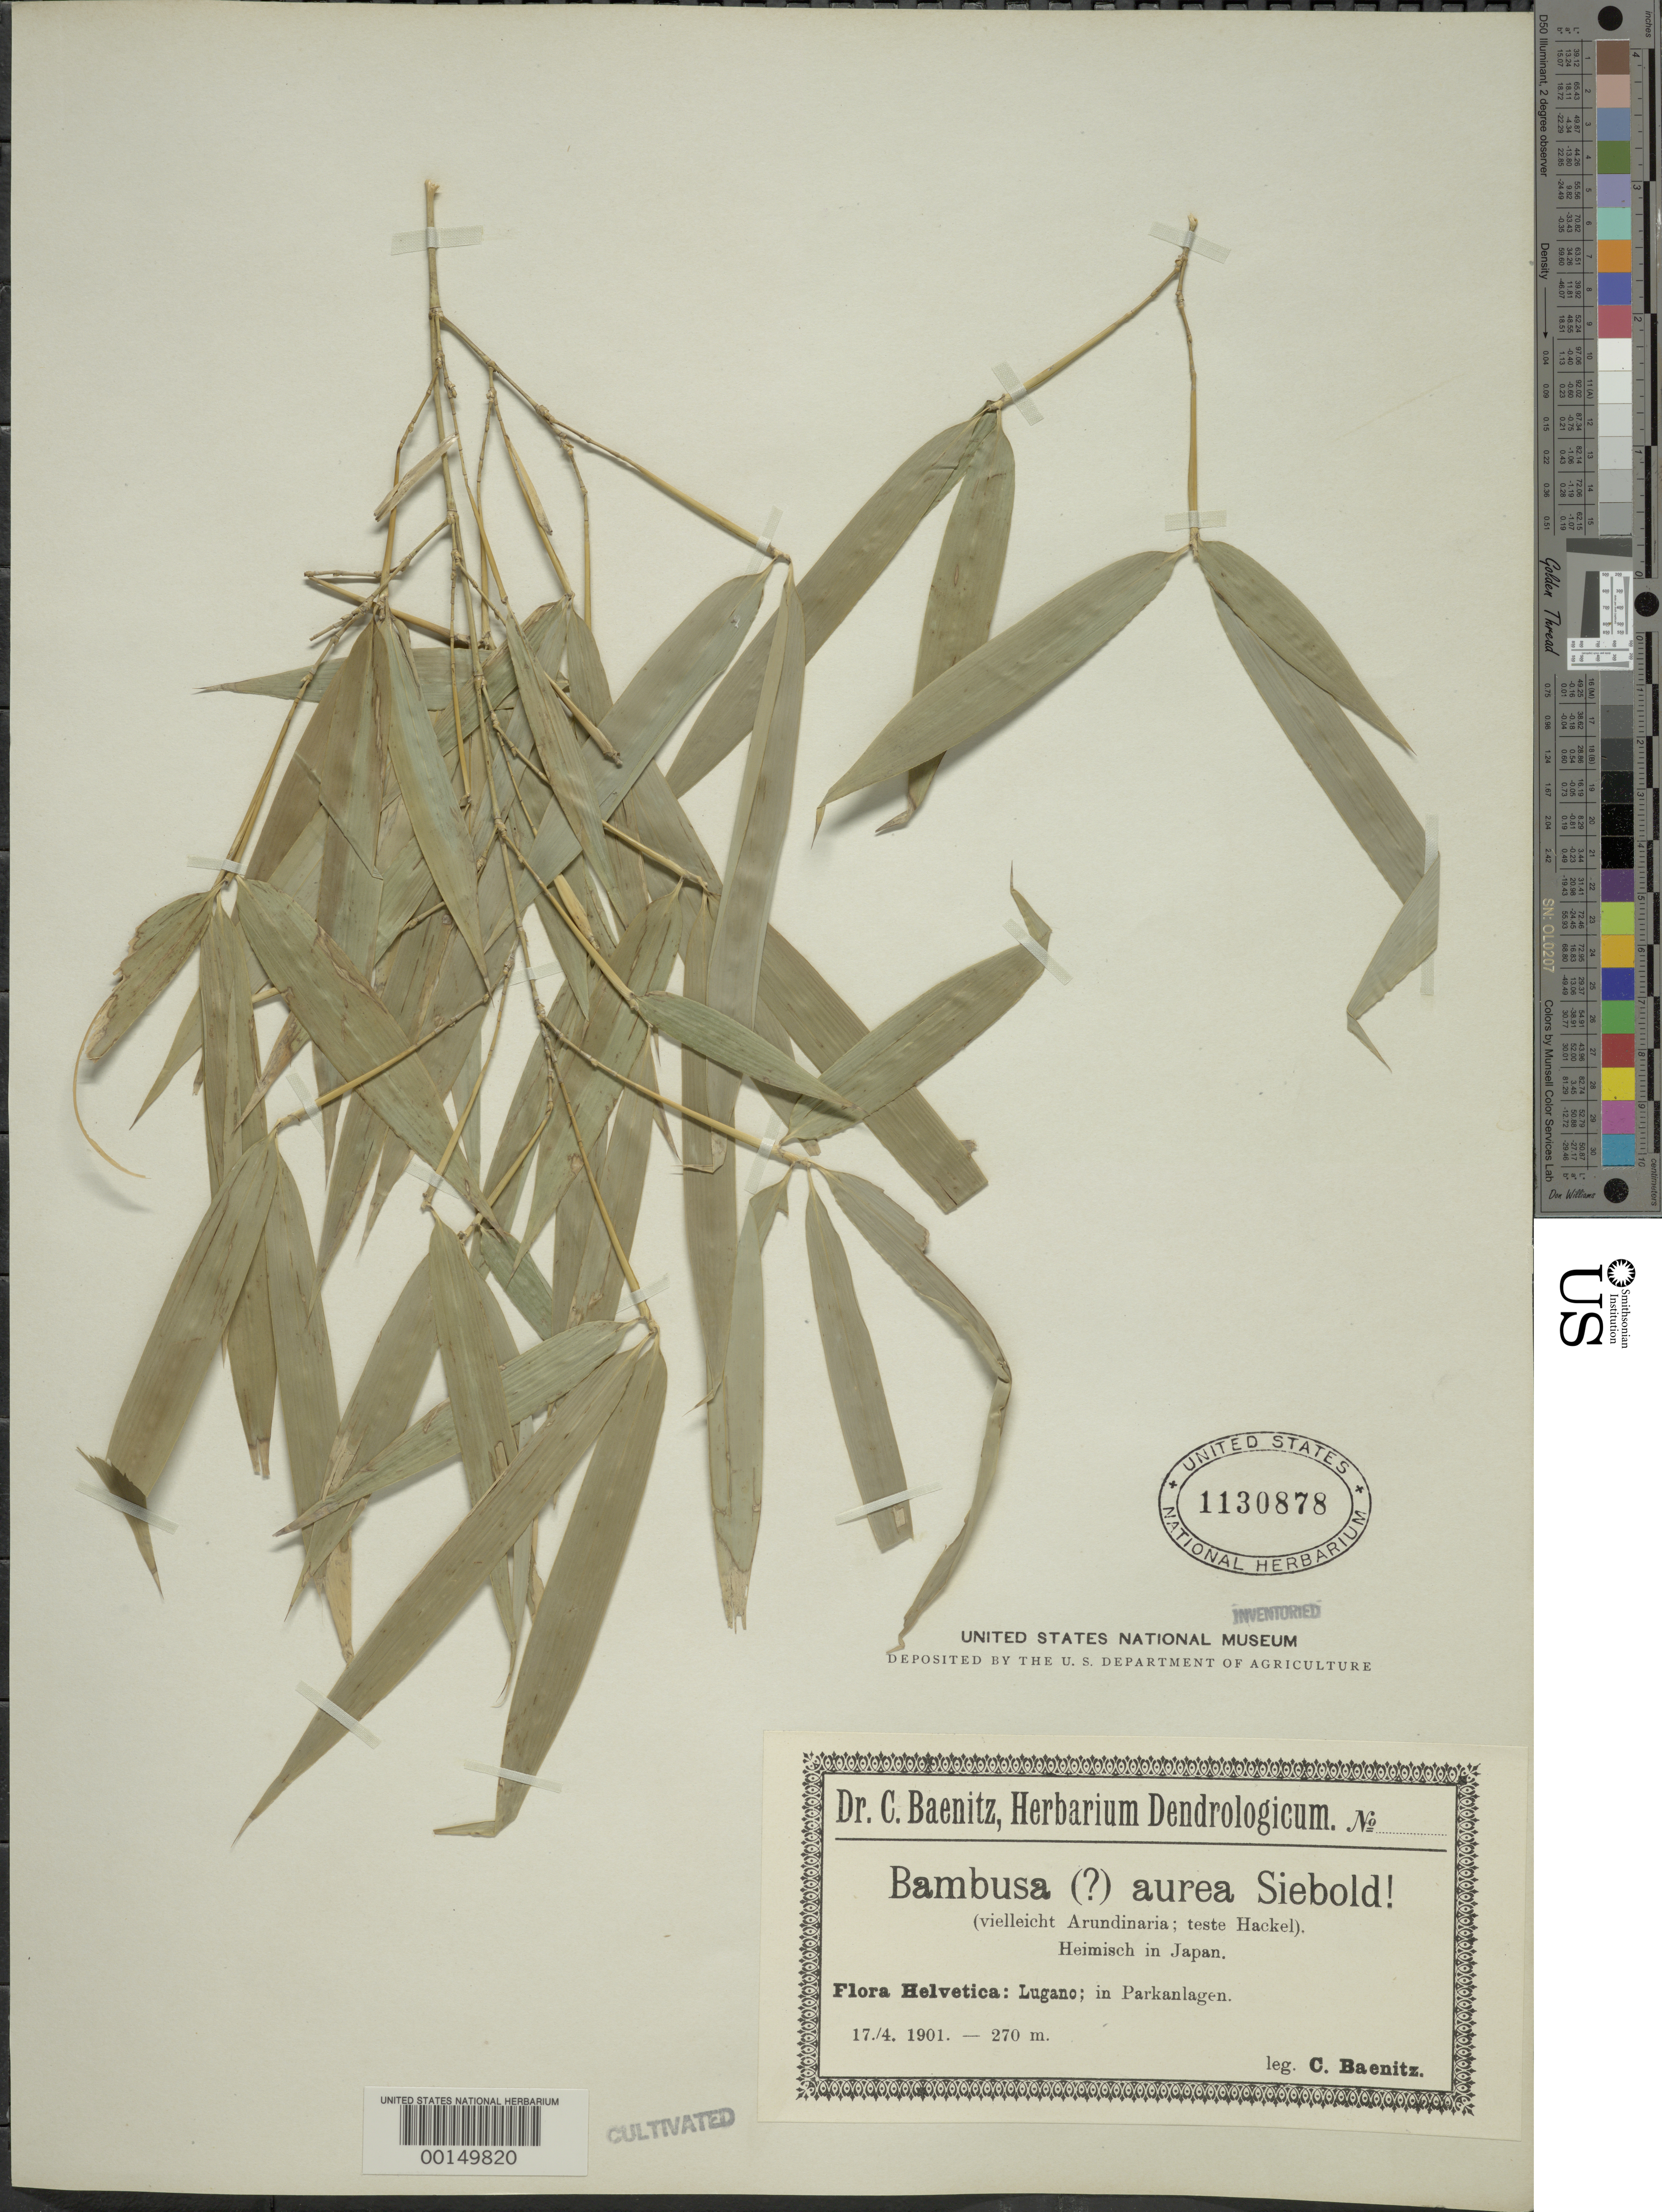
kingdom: Plantae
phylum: Tracheophyta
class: Liliopsida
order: Poales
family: Poaceae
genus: Phyllostachys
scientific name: Phyllostachys aurea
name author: Rivière & C. Rivière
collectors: C. G. Baenitz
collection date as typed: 17 Apr 1901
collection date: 1901-04-17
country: Switzerland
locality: Helvetica, lugano, parkanlagen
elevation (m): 270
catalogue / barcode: US 1130878